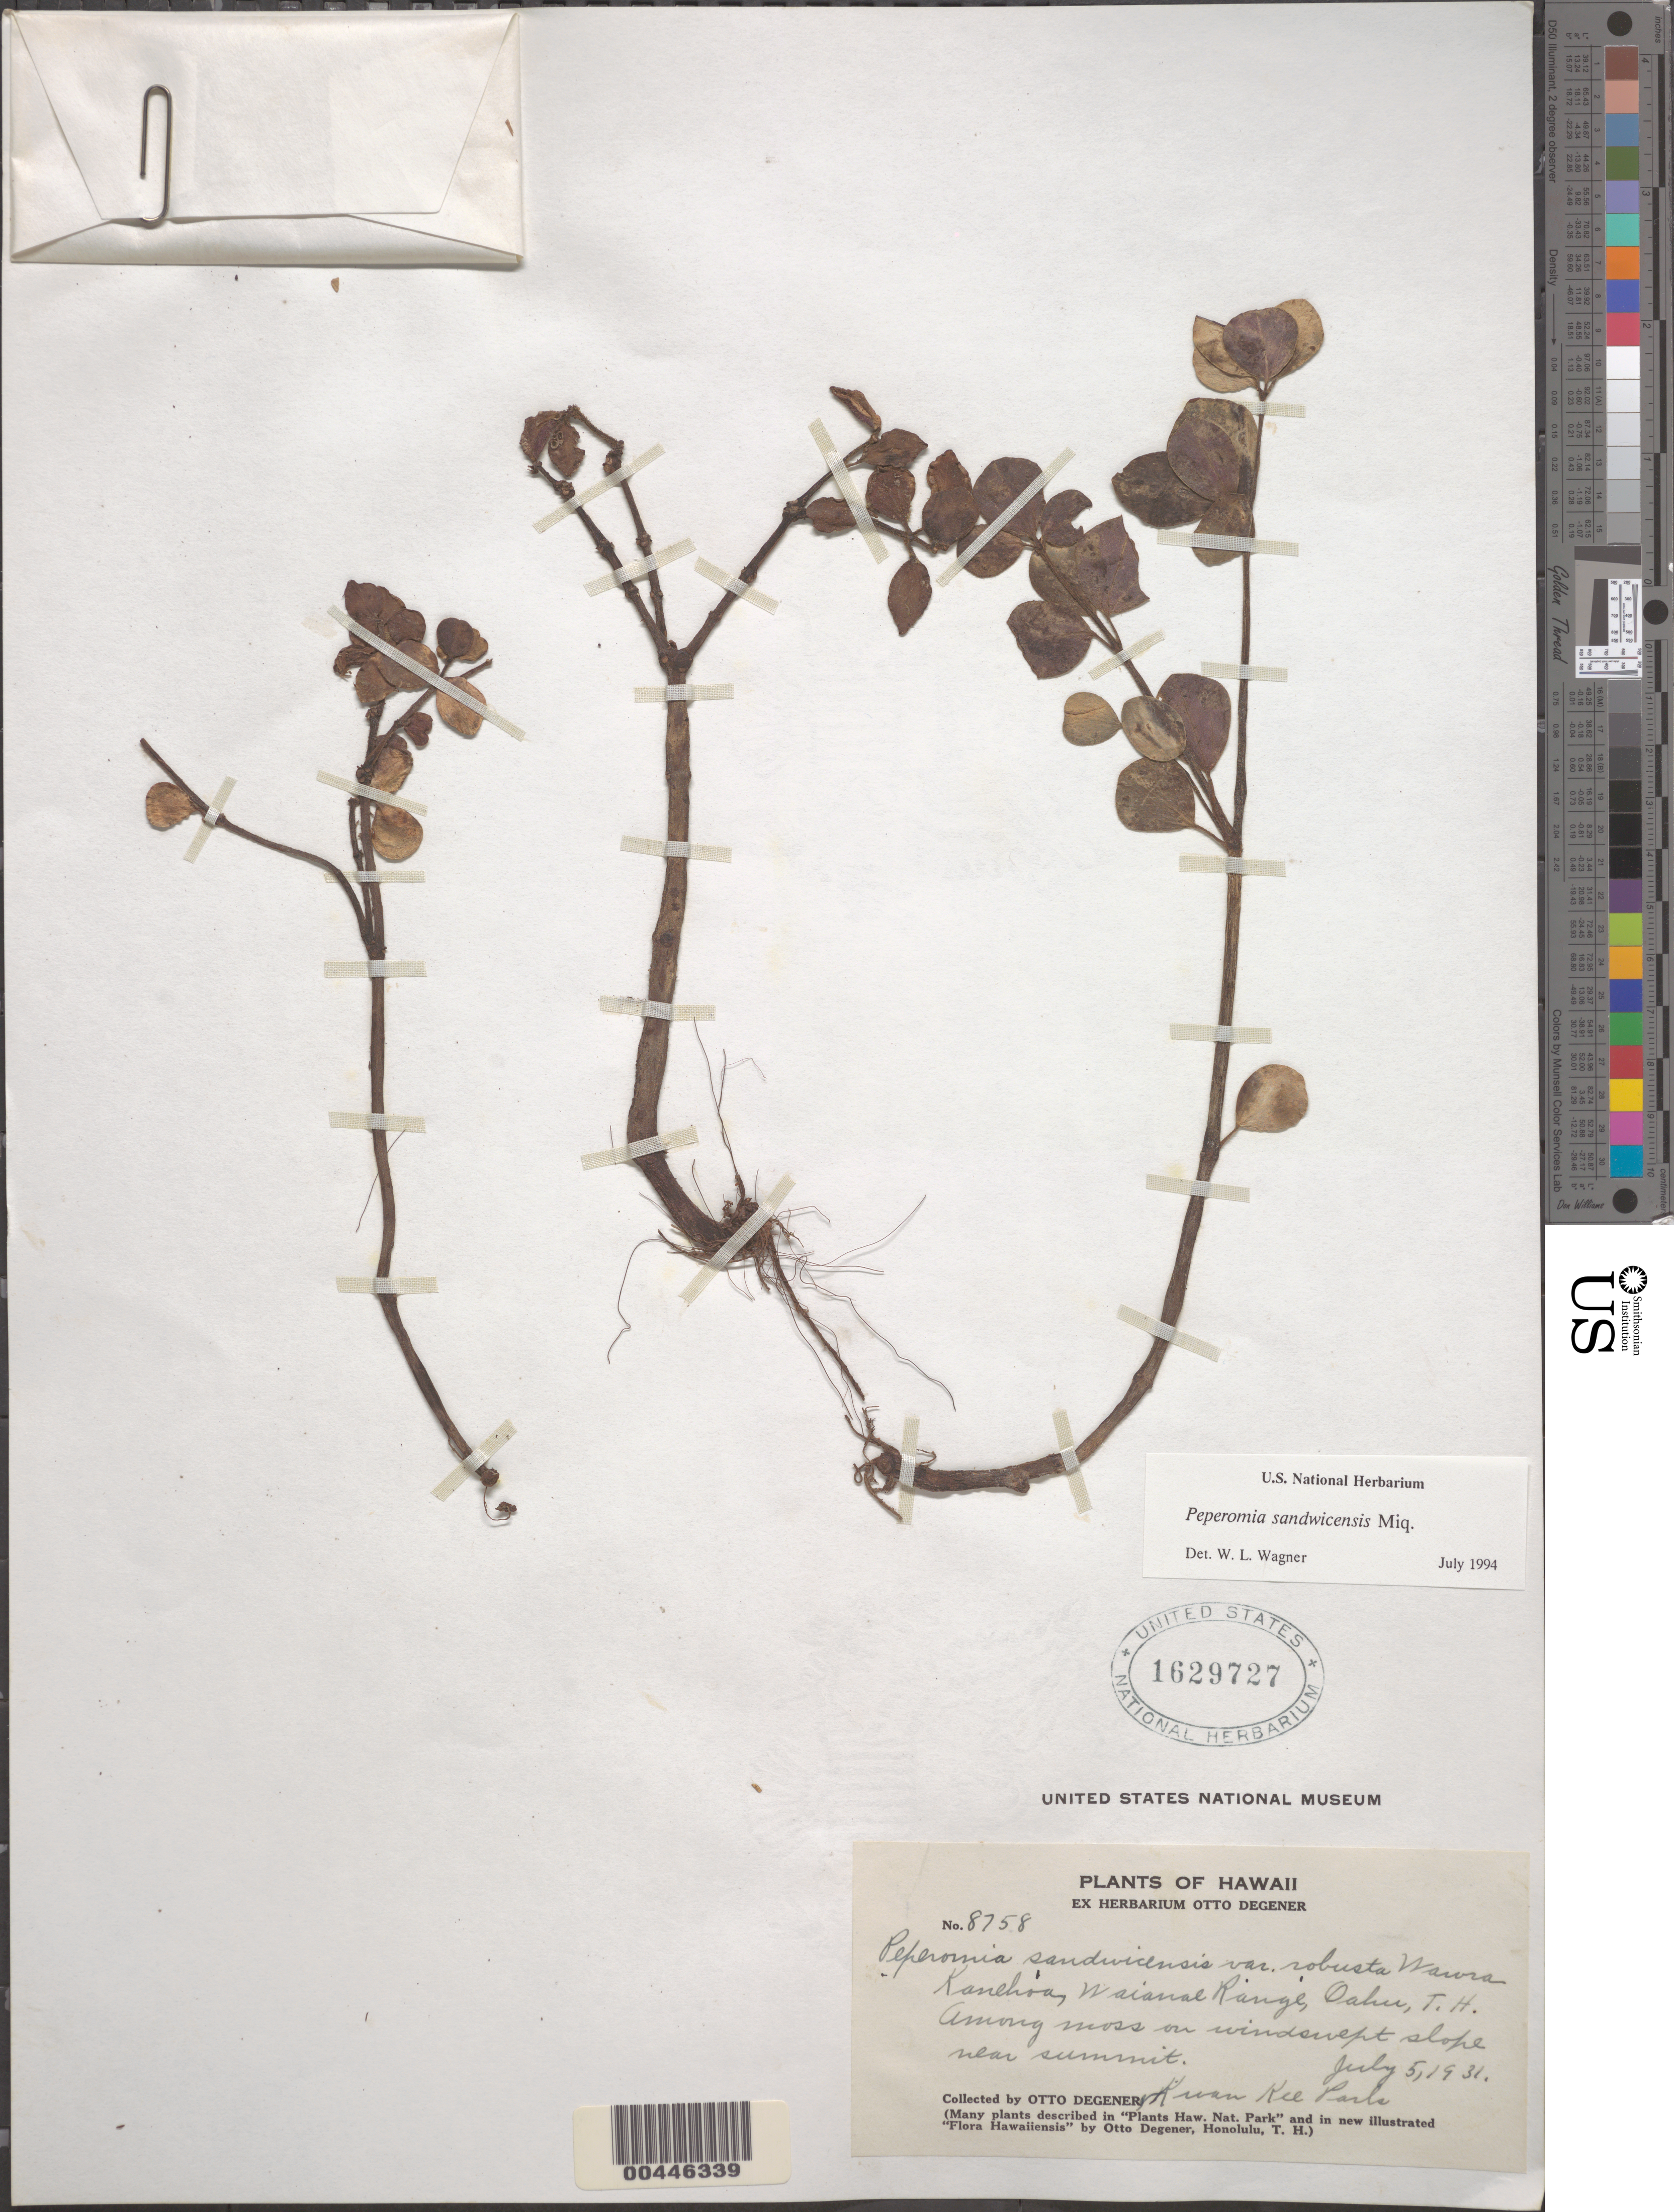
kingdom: Plantae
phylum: Tracheophyta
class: Magnoliopsida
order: Piperales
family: Piperaceae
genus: Peperomia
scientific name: Peperomia sandwicensis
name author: Miq.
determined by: Wagner, W. L., (BOT), Smithsonian Institution - National Museum of Natural History (UNITED STATES)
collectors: O. Degener & K. Park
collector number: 8758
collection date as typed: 5 Jul 1931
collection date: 1931-07-05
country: United States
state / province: Hawaii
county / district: Honolulu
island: Oahu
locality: Kanehoa, Waianae Range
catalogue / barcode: US 1629727